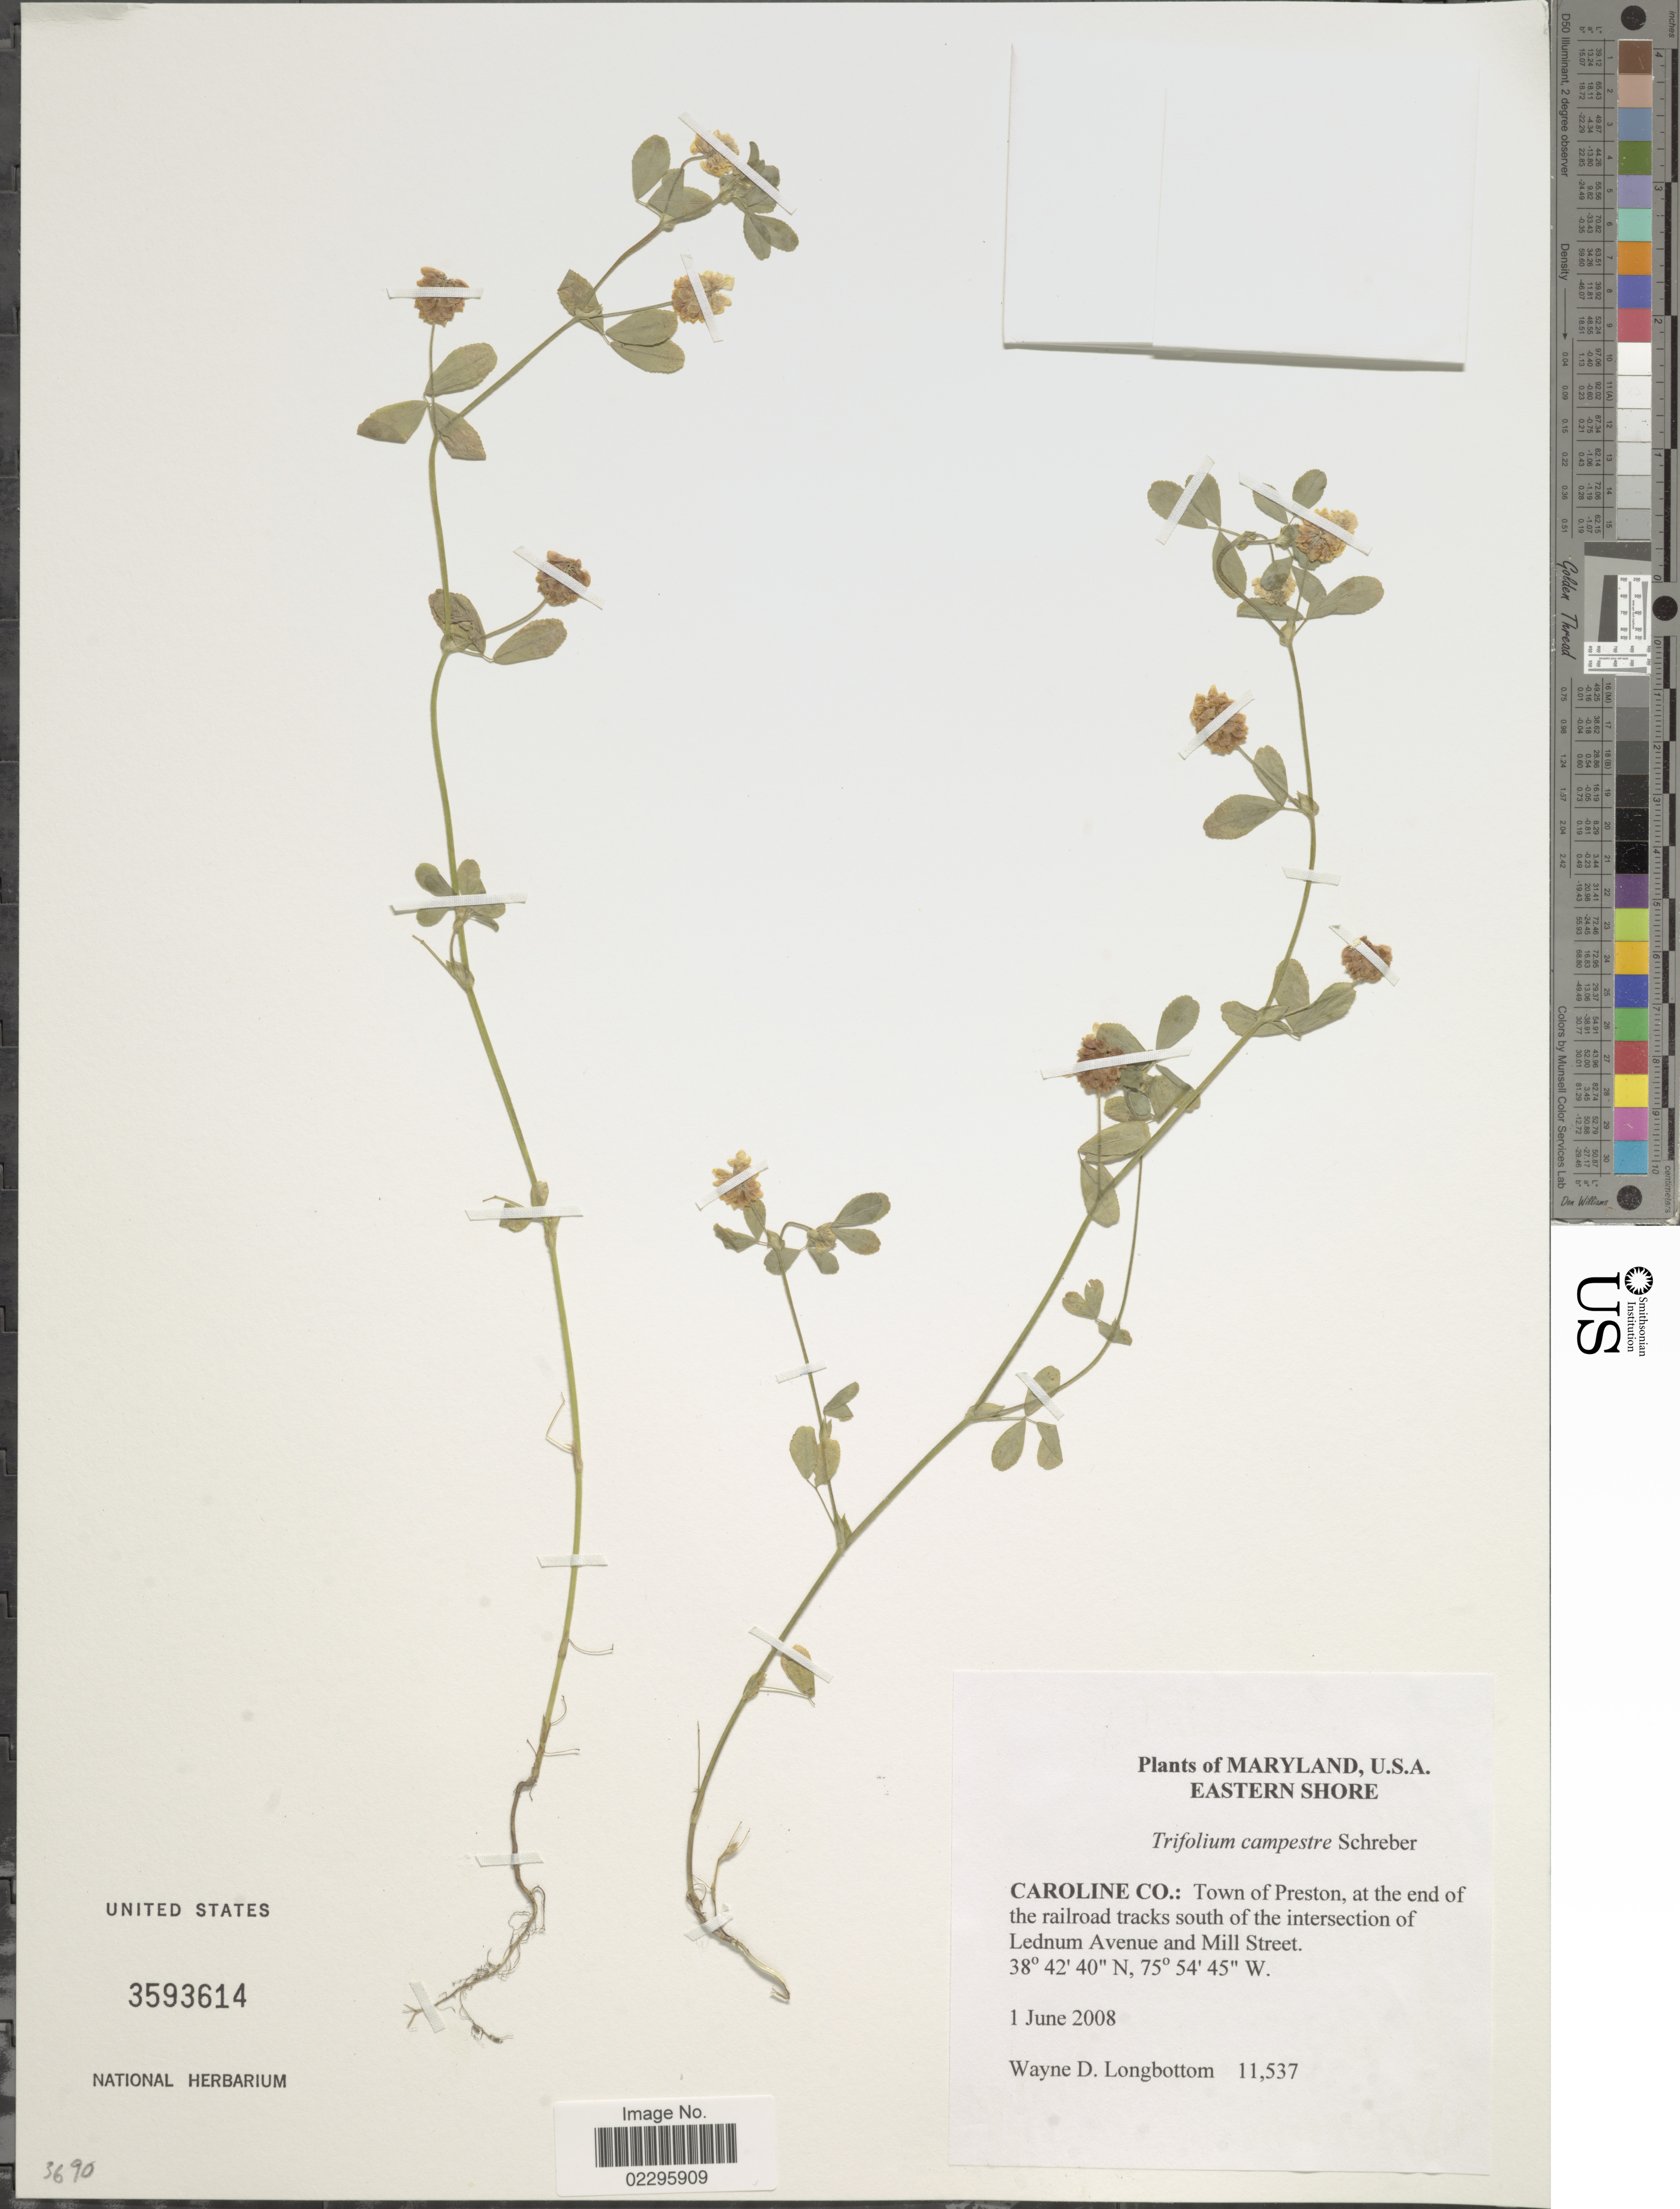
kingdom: Plantae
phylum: Tracheophyta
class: Magnoliopsida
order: Fabales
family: Fabaceae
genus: Trifolium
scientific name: Trifolium campestre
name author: Schreb.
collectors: W. D. Longbottom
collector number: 11537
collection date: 2008-06-01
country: United States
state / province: Maryland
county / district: Caroline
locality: Eastern Shore, Caroline Co.: town of Preston, at the end of the railroad tracks south of intersection of Lednum Avenue and Mill Street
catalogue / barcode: US 3593614